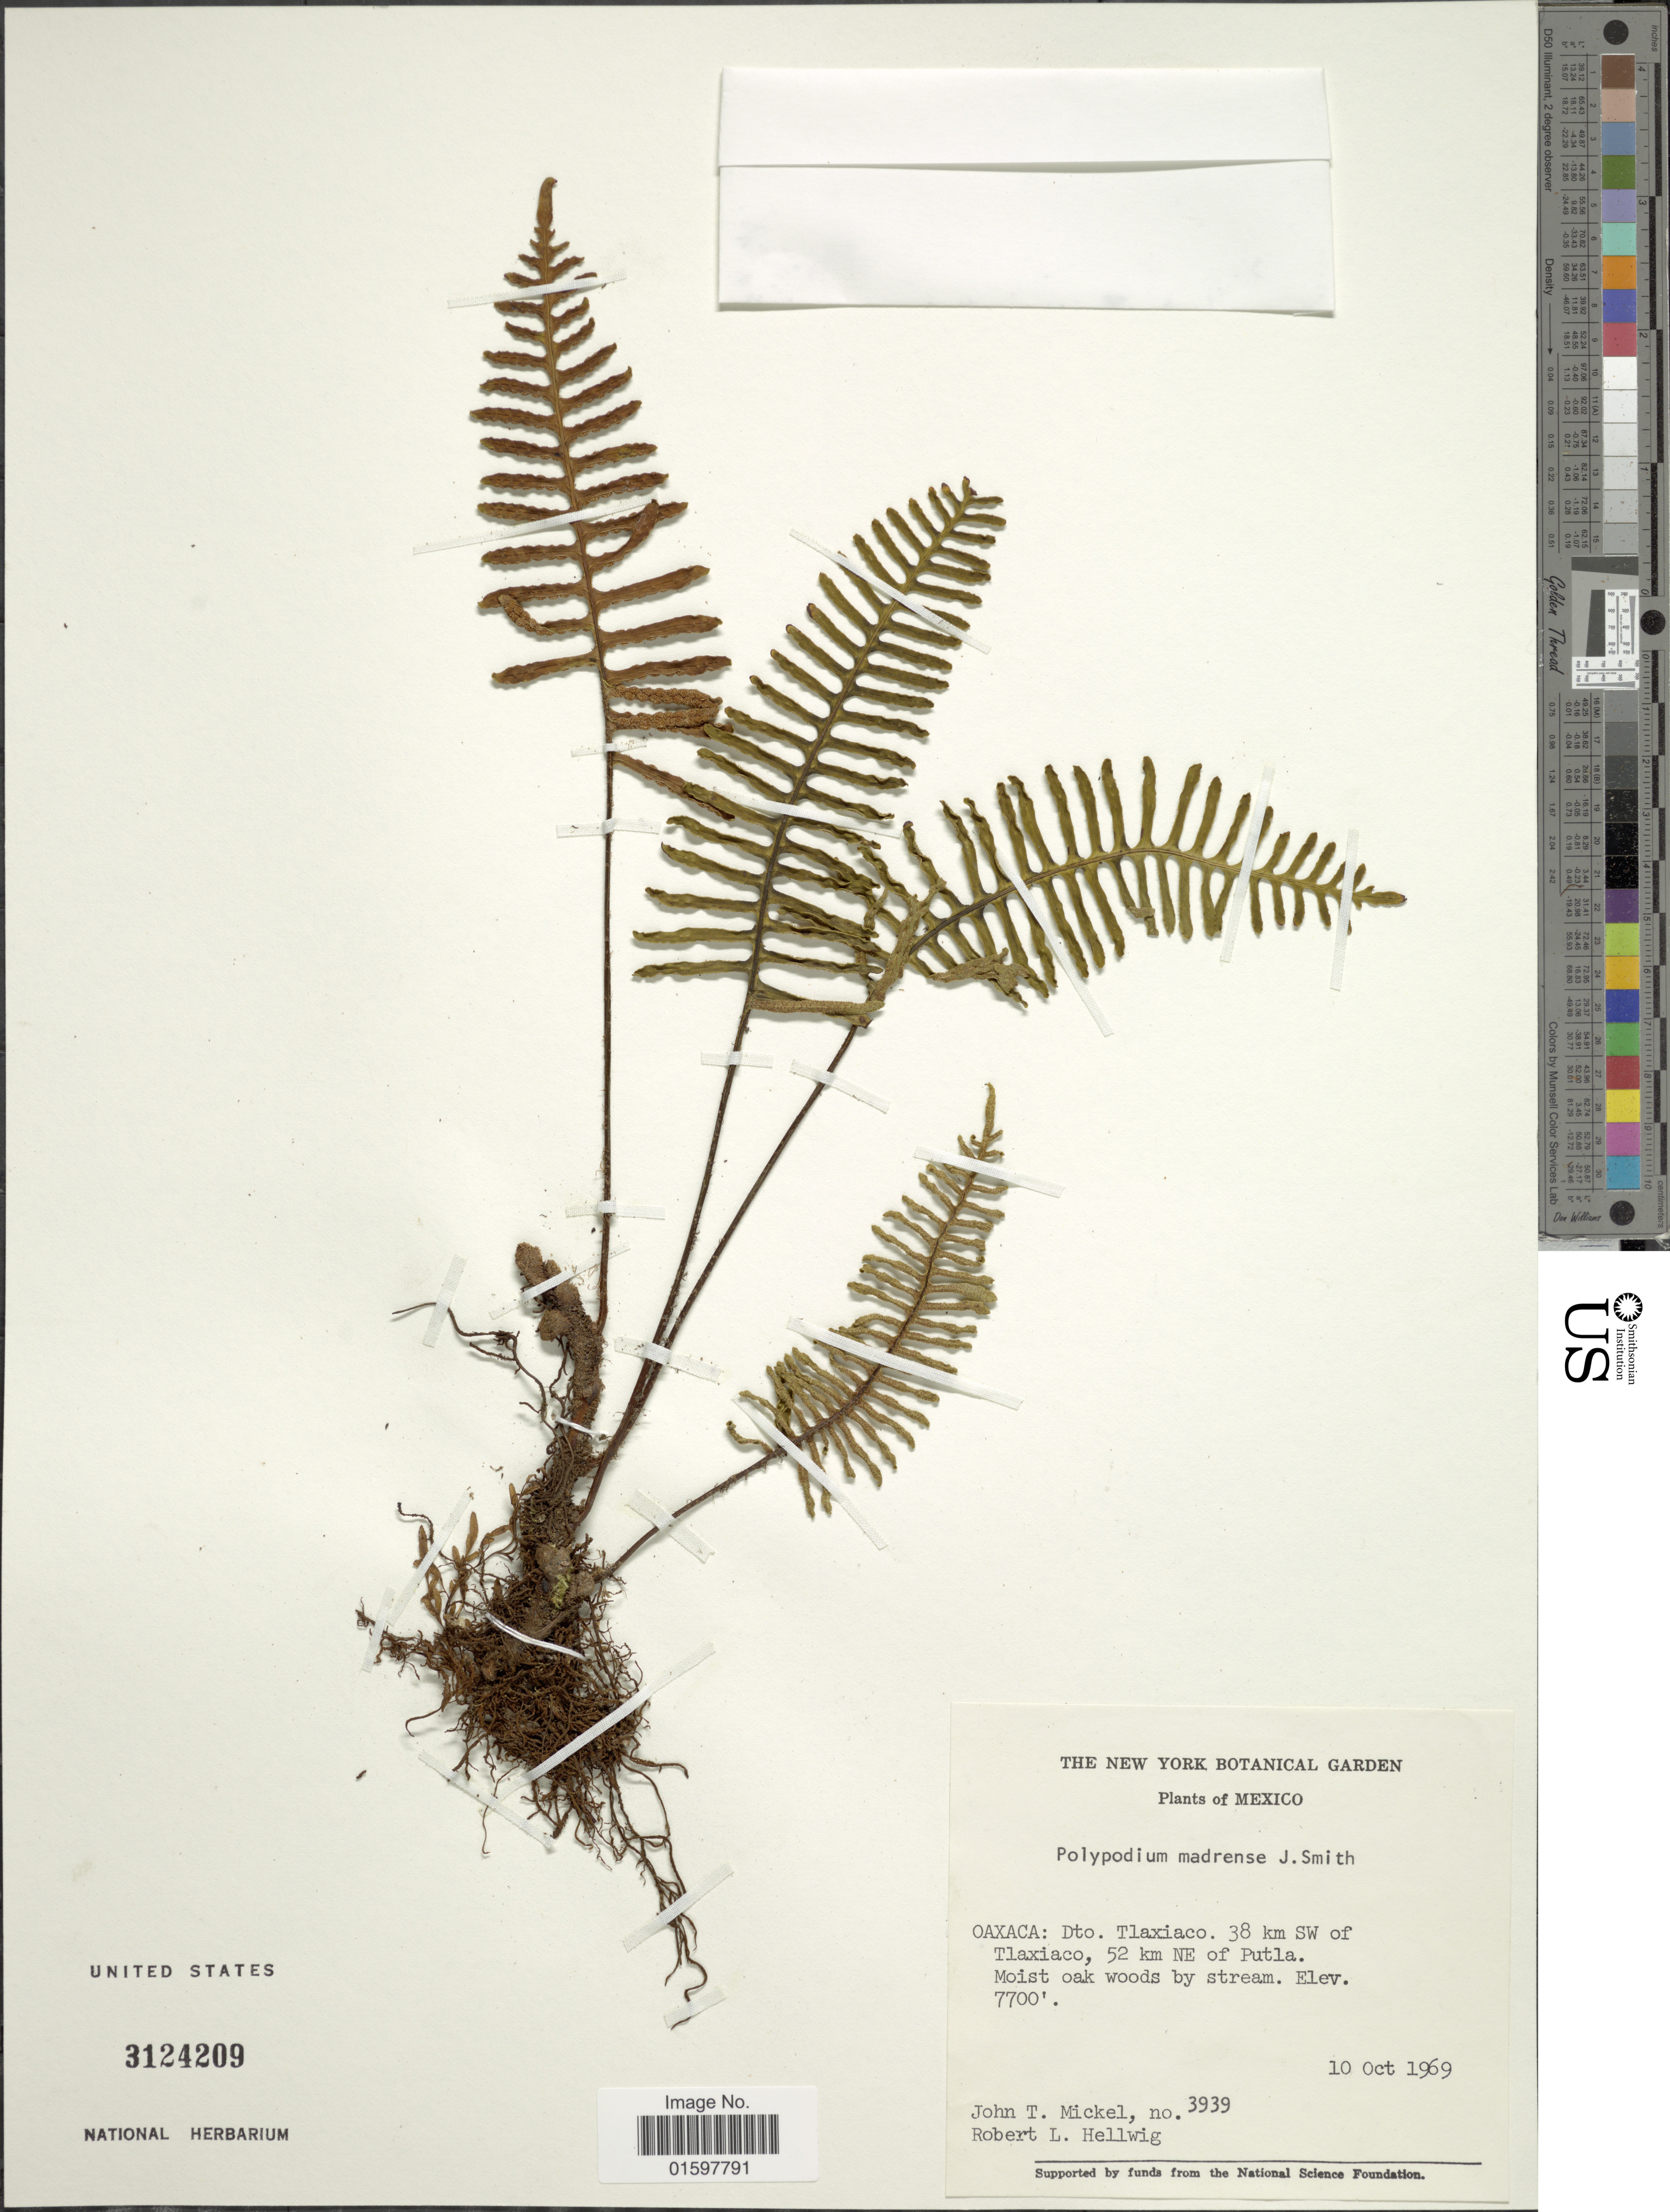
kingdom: Plantae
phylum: Tracheophyta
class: Polypodiopsida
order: Polypodiales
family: Polypodiaceae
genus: Pleopeltis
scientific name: Pleopeltis madrense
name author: (J. Sm.) A.R. Sm. & Tejero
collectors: J. T. Mickel & R. Hellwig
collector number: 3939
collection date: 1969-10-10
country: Mexico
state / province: Oaxaca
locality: Dto. Tlaxiaco, 38 km SW of Tlaxiaco, 52 km NE of Putla.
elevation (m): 2347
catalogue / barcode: US 3124209